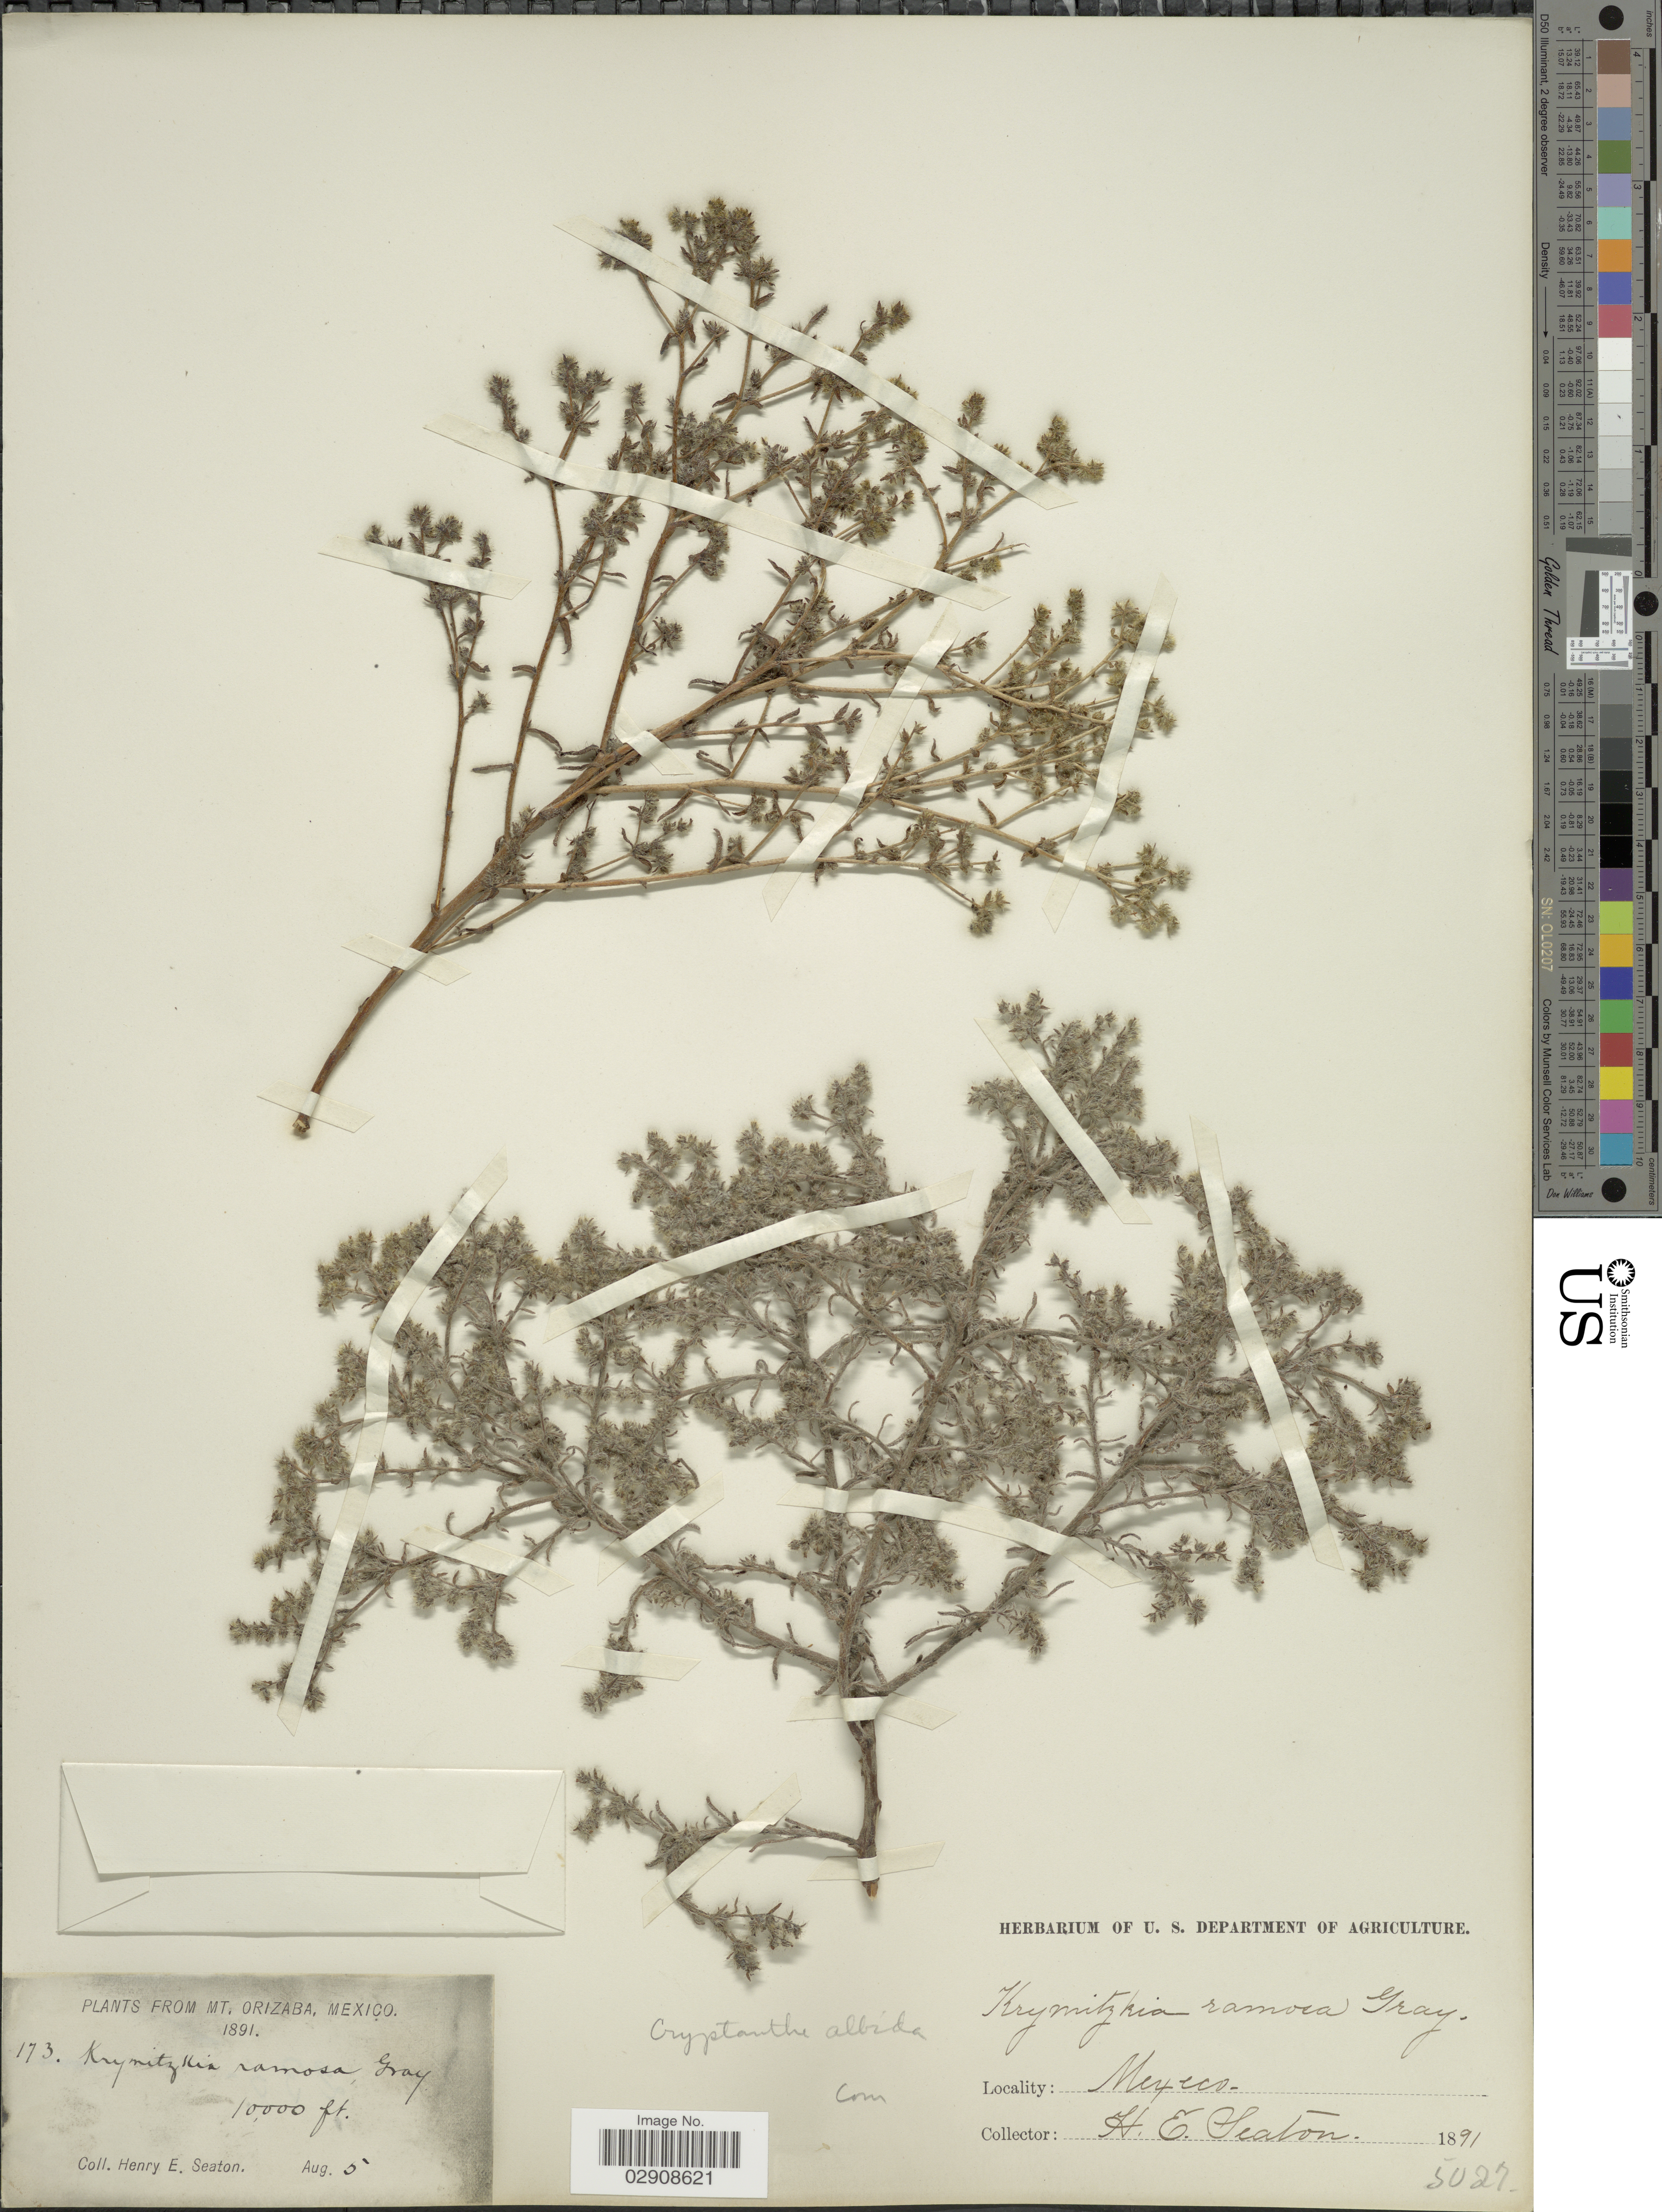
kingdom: Plantae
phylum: Tracheophyta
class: Magnoliopsida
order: Boraginales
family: Boraginaceae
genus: Cryptantha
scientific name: Cryptantha albida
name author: (Kunth) I.M. Johnst.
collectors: H. E. Seaton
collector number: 173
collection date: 1891-08-05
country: Mexico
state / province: Veracruz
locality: Mt. Orizaba.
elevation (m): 3048